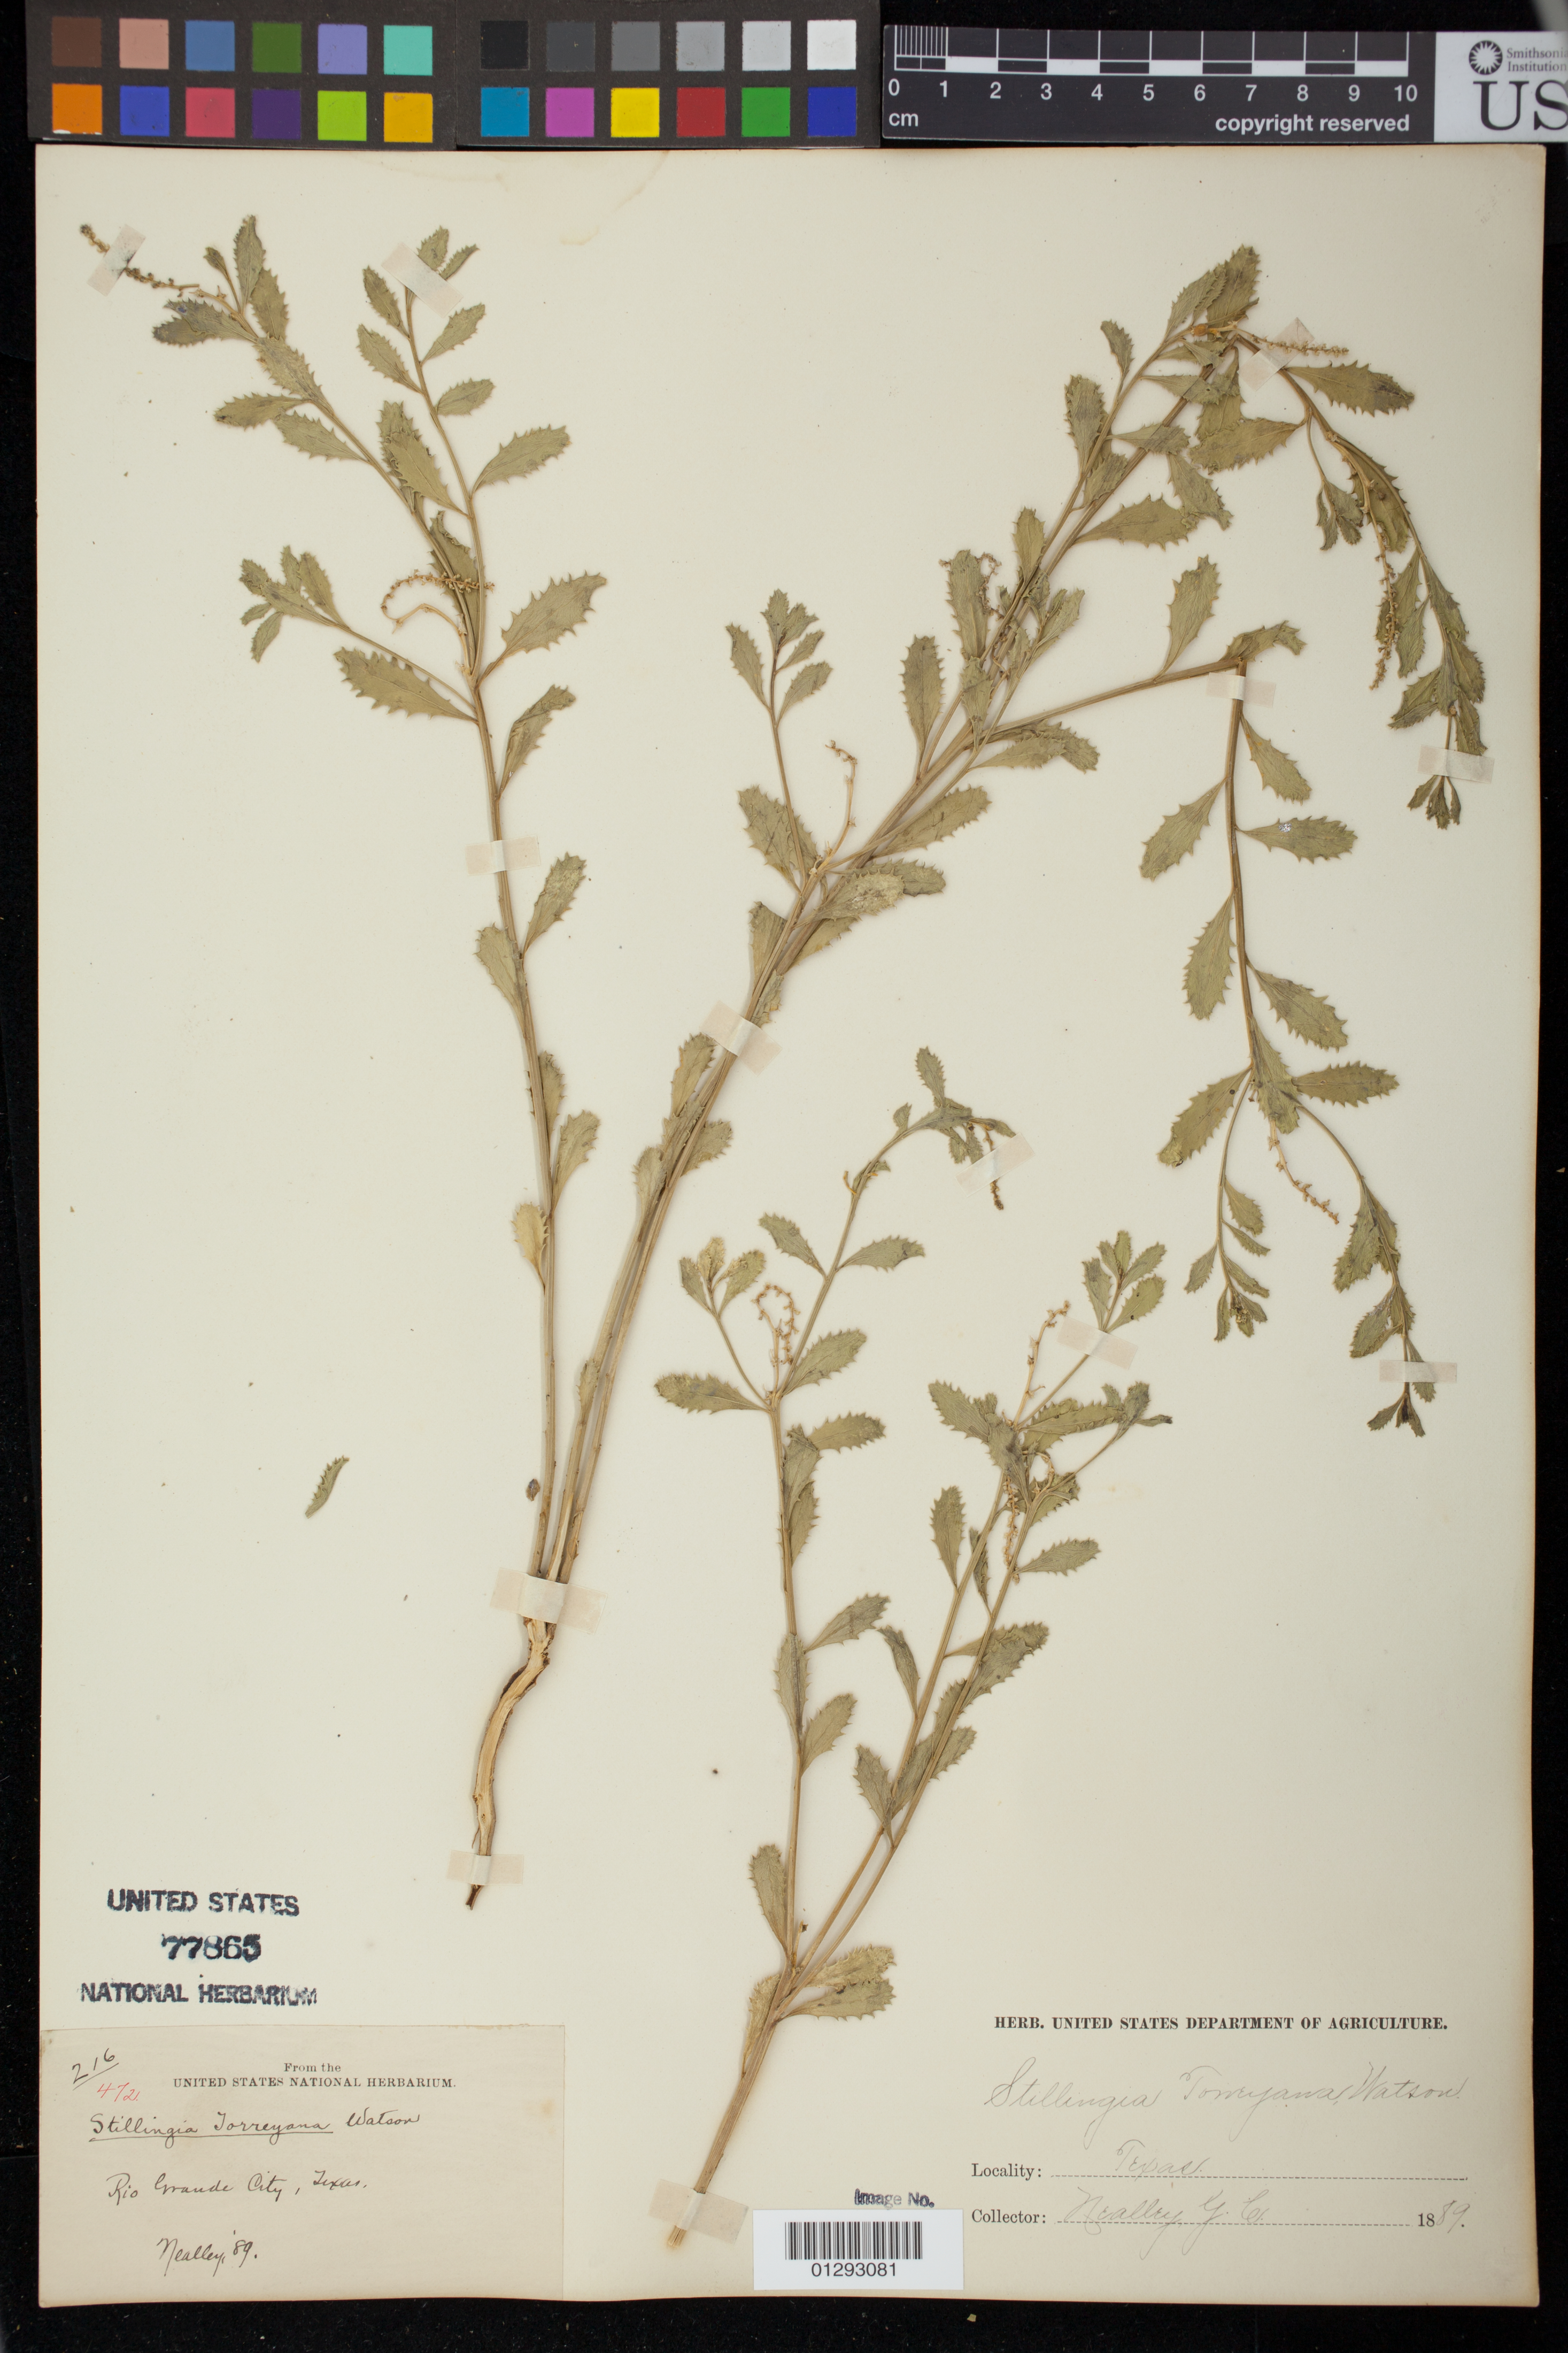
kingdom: Plantae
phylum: Tracheophyta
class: Magnoliopsida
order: Malpighiales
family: Euphorbiaceae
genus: Stillingia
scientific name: Stillingia treculiana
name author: (Müll. Arg.) I.M. Johnst.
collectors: G. C. Nealley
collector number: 216/4721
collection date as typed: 1889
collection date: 1889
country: United States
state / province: Texas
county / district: Starr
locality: Rio Grande City.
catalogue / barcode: US 77865